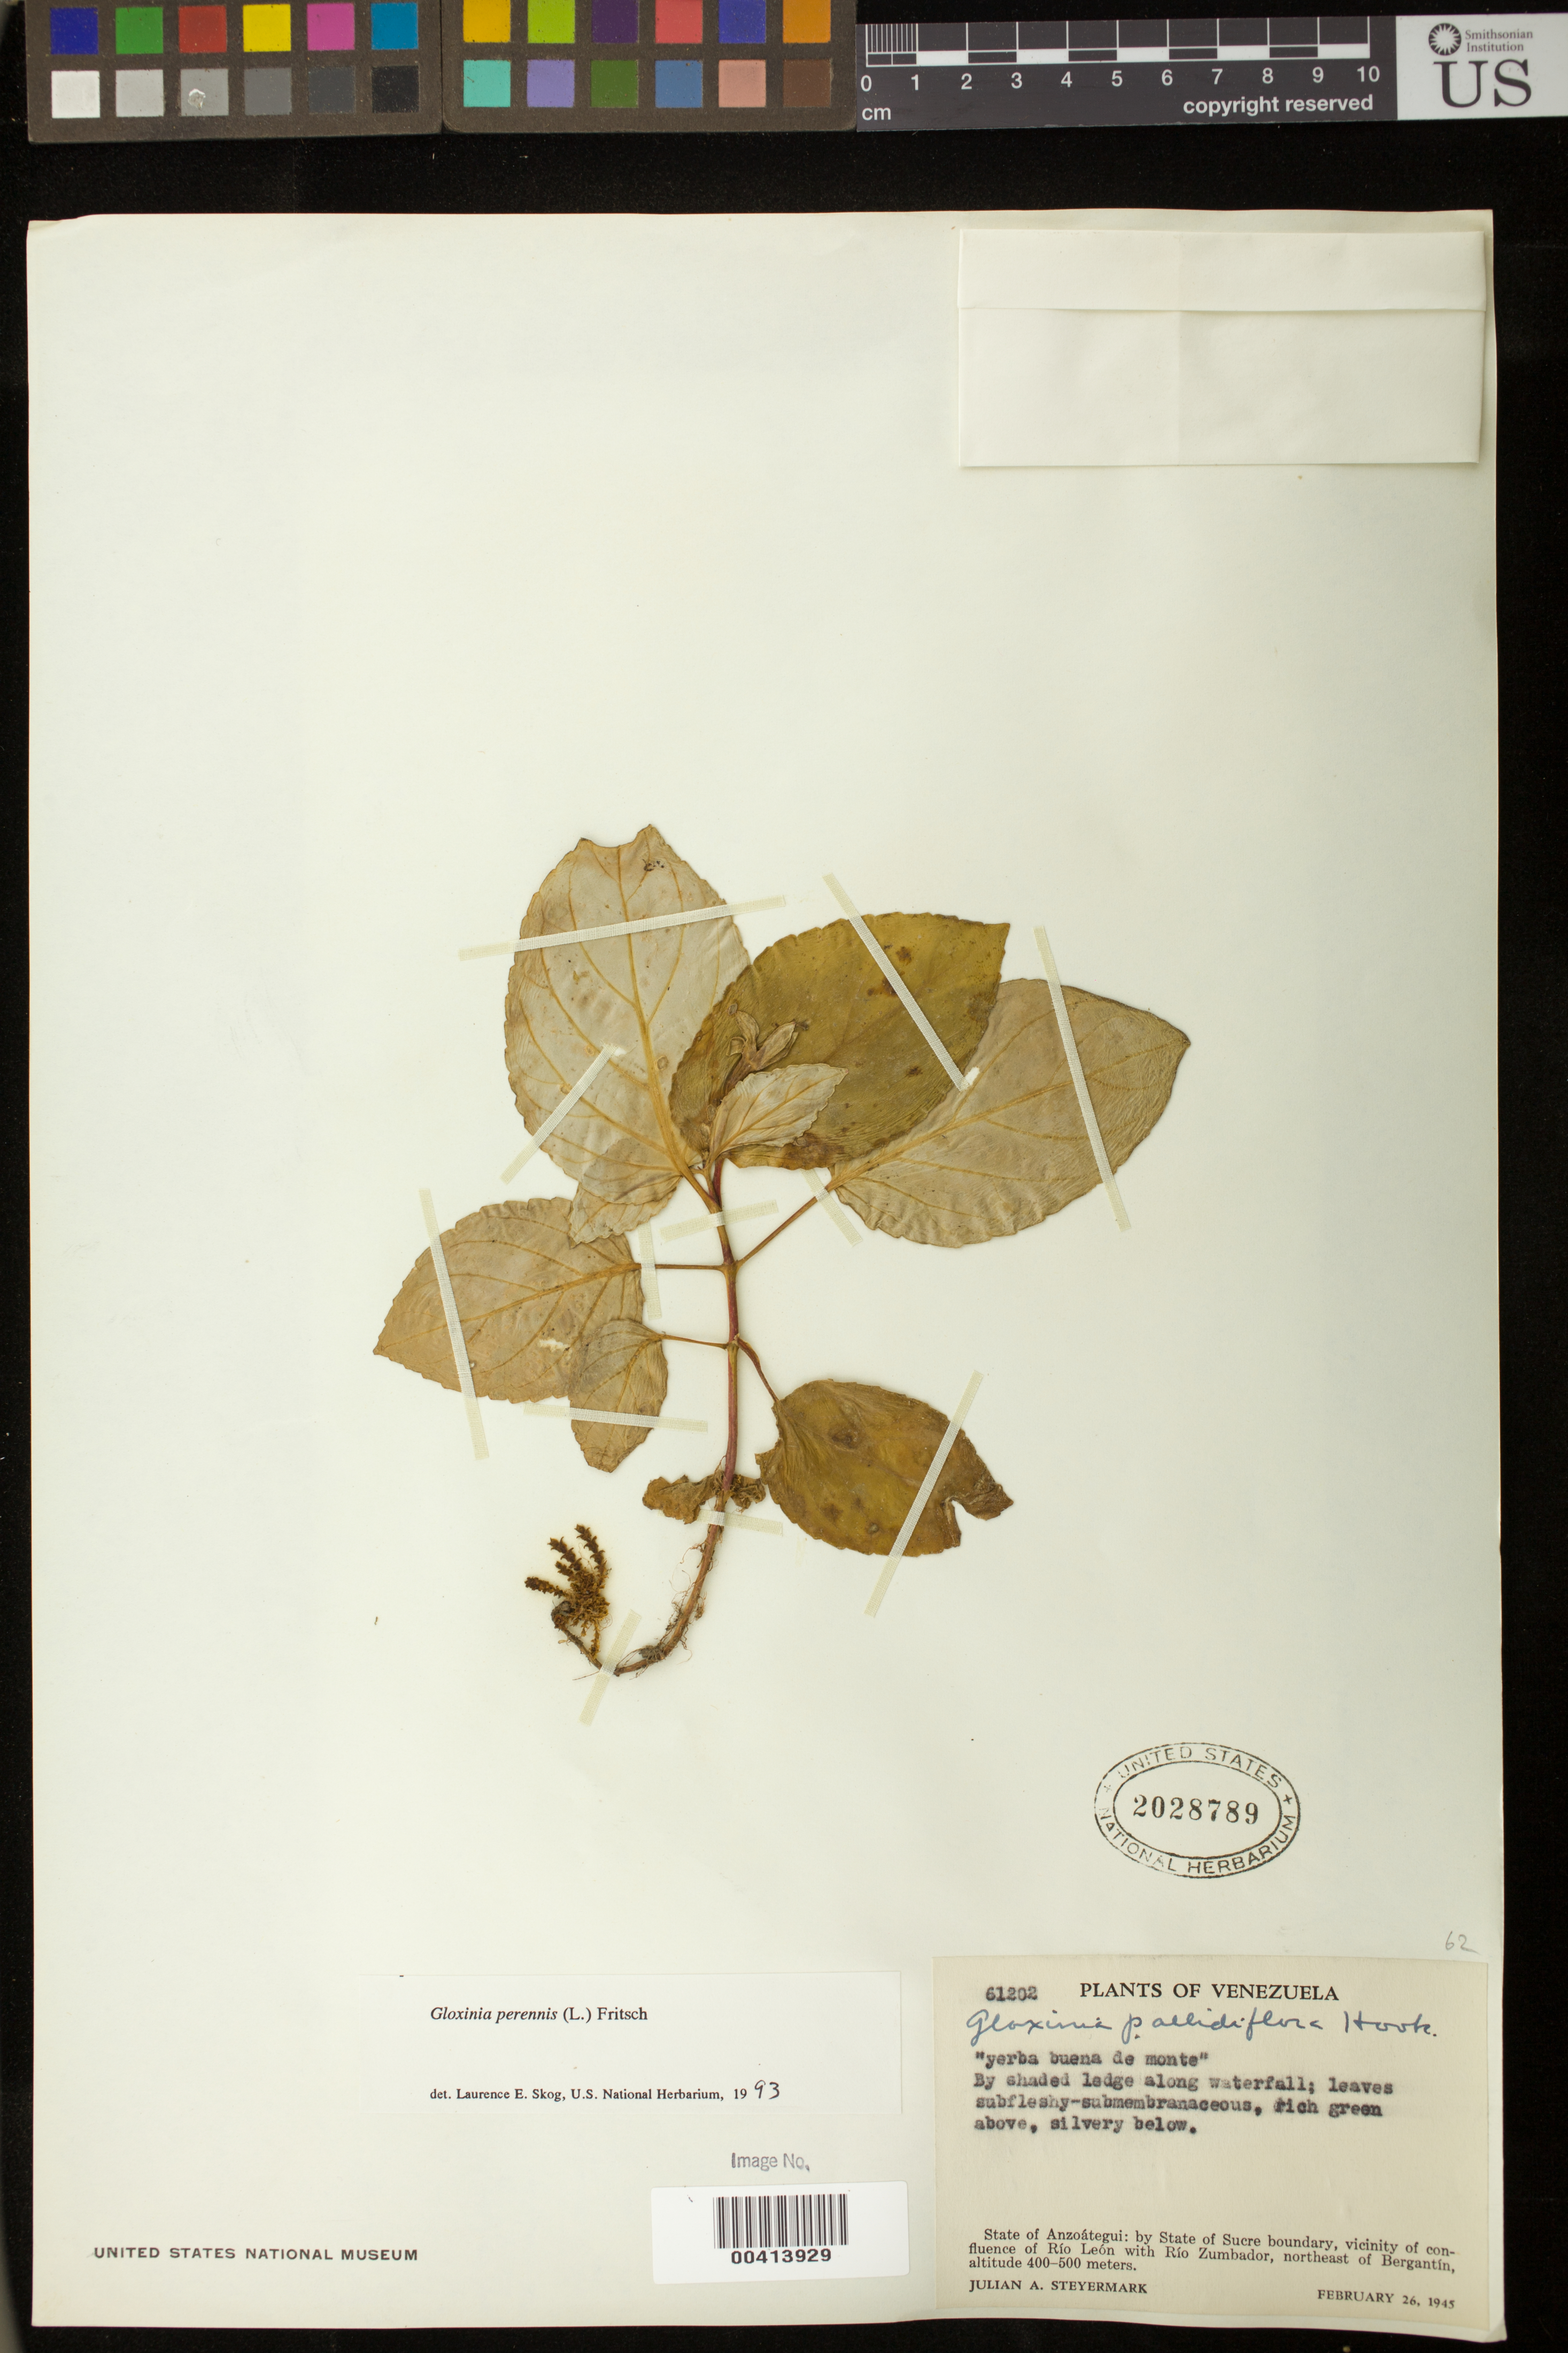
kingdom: Plantae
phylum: Tracheophyta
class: Magnoliopsida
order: Lamiales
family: Gesneriaceae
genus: Gloxinia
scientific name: Gloxinia perennis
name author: (L.) Fritsch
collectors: J. Steyermark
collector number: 61202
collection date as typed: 26 Feb 1945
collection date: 1945-02-26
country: Venezuela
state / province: Anzoátegui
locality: Rio Leona and Rio Zumbador NE of Bergantin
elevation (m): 400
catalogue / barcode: US 2028789